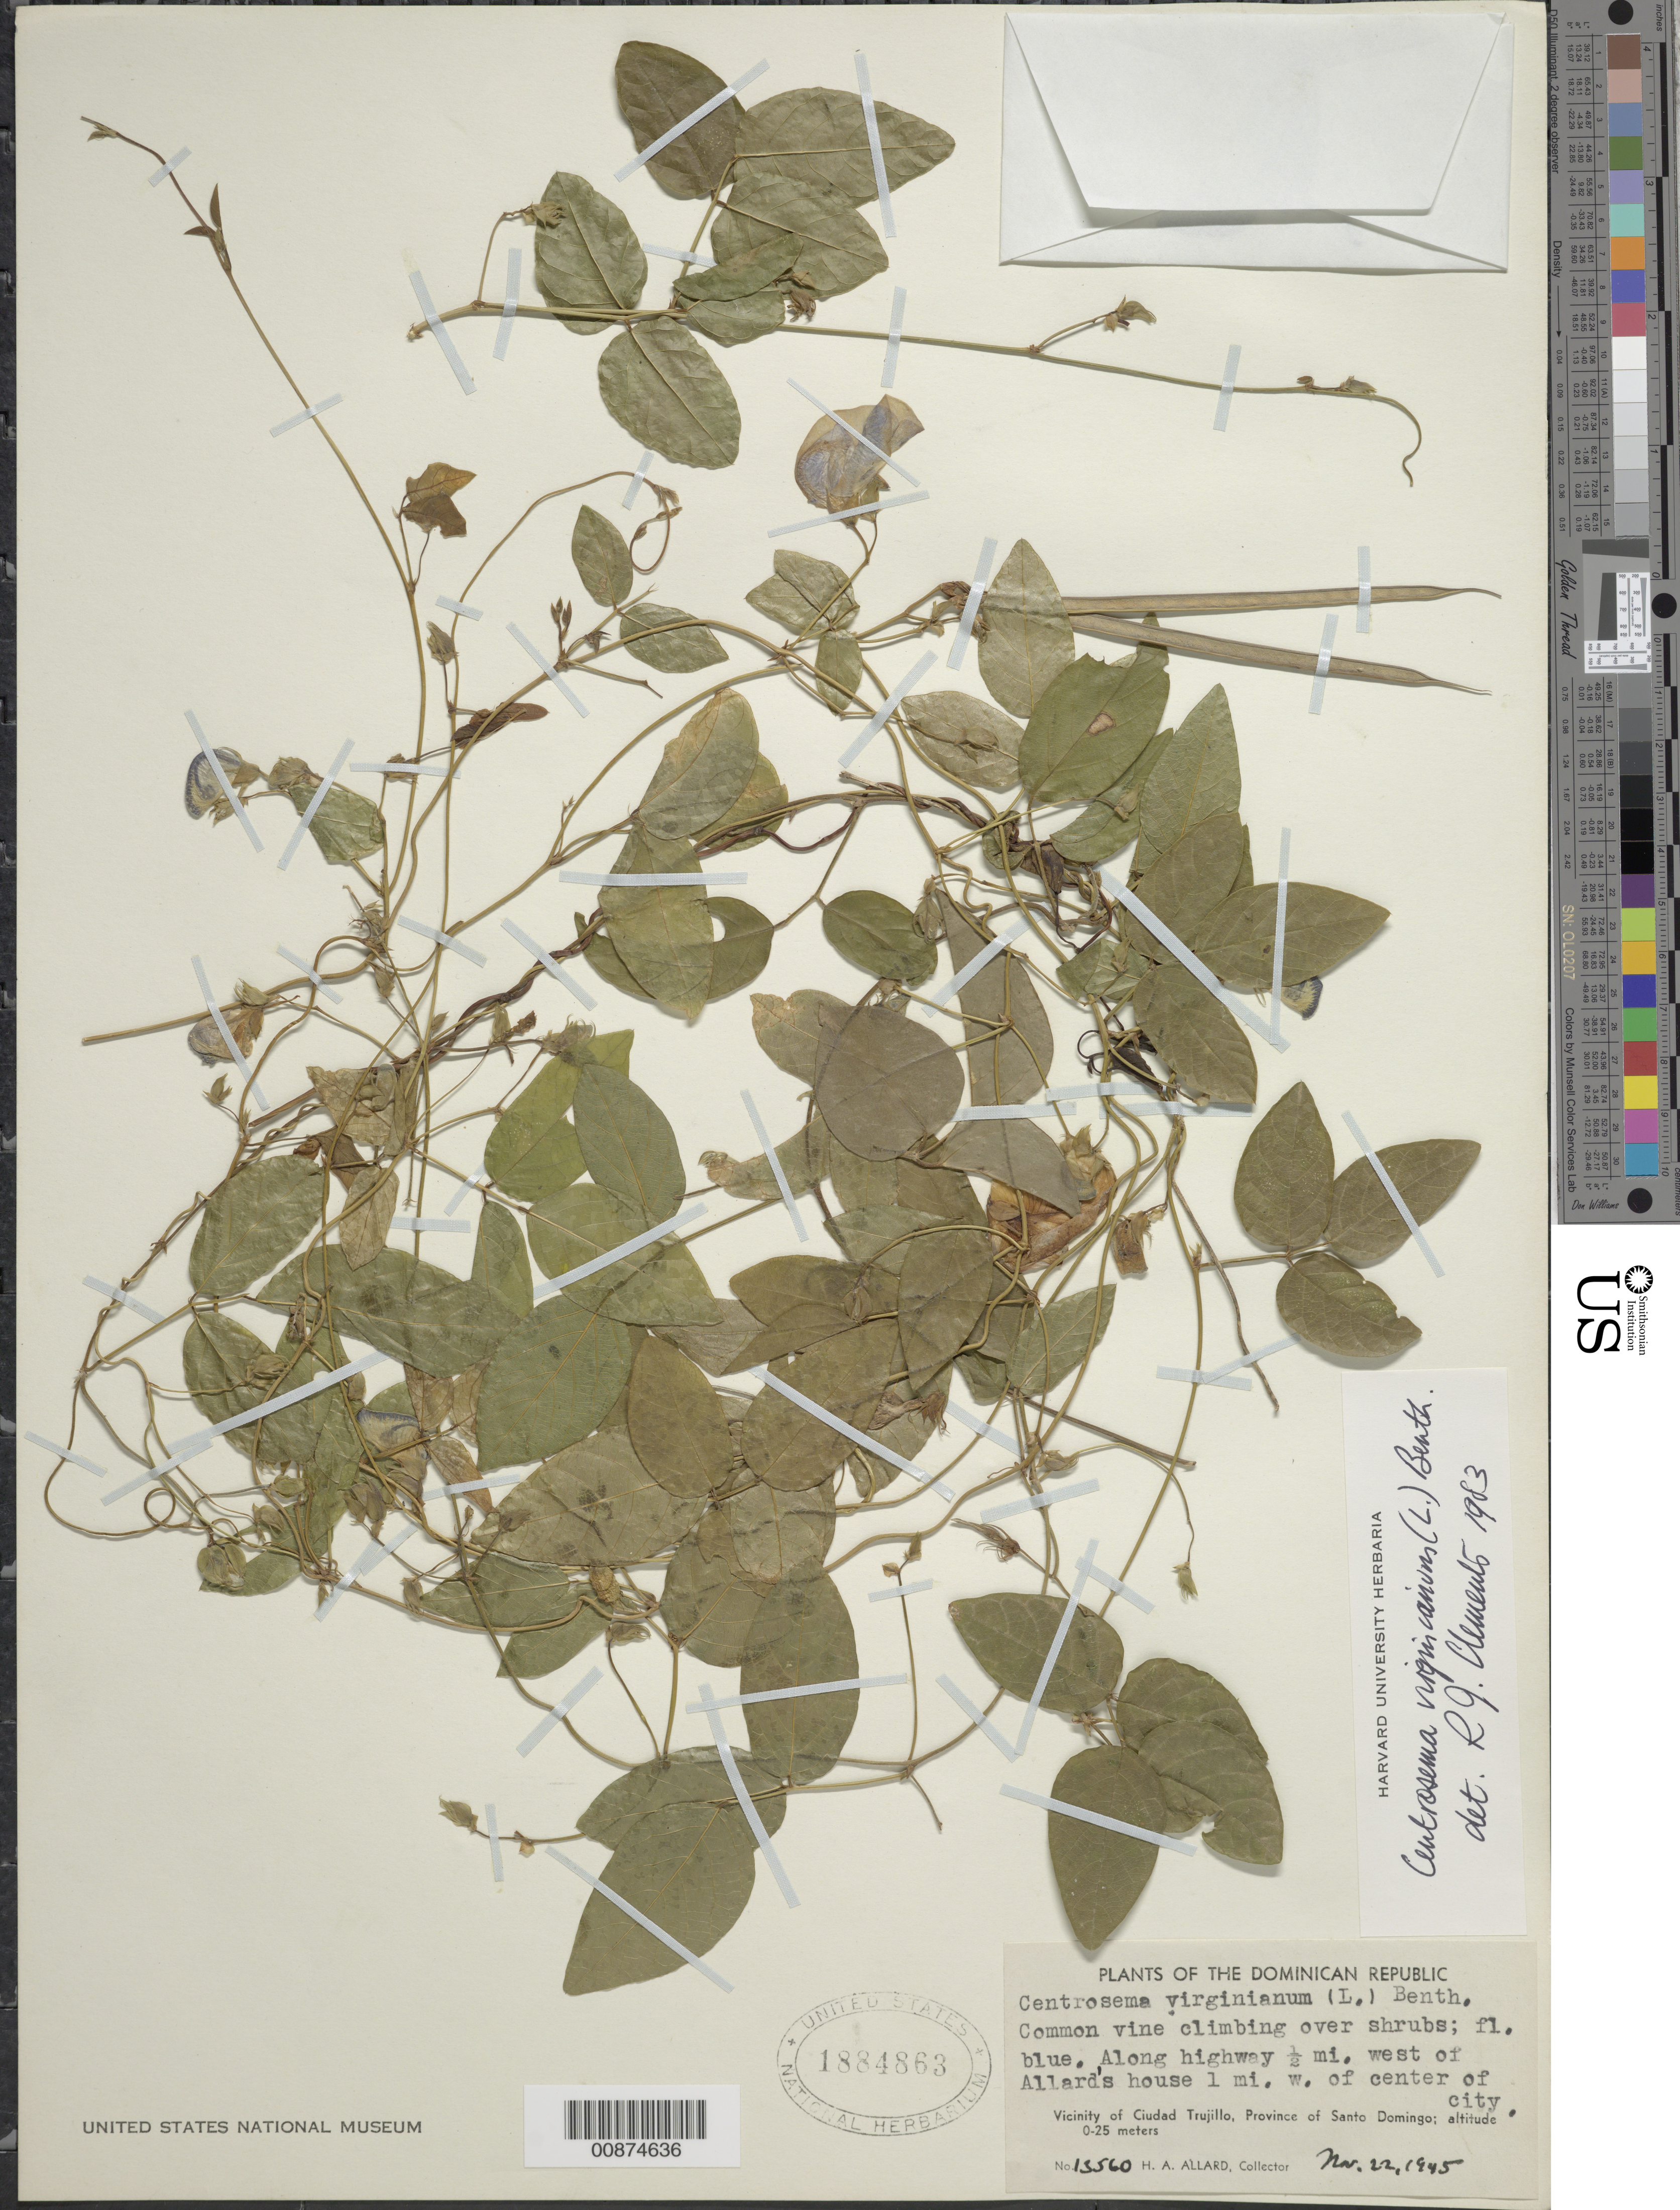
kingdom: Plantae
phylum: Tracheophyta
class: Magnoliopsida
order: Fabales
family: Fabaceae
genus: Centrosema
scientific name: Centrosema virginianum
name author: (L.) Benth.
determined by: Clements, R. J.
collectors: H. A. Allard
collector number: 13560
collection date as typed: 22 Nov 1945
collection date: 1945-11-22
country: Dominican Republic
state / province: Distrito Nacional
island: Hispaniola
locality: Vicinity of Ciudad Trujillo, Province of Santo Domingo (obsolete). Along highway ½ mi. west of Allard's house, 1 mi. W of center of city.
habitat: Climbing over shrubs.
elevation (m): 0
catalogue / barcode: US 1884863